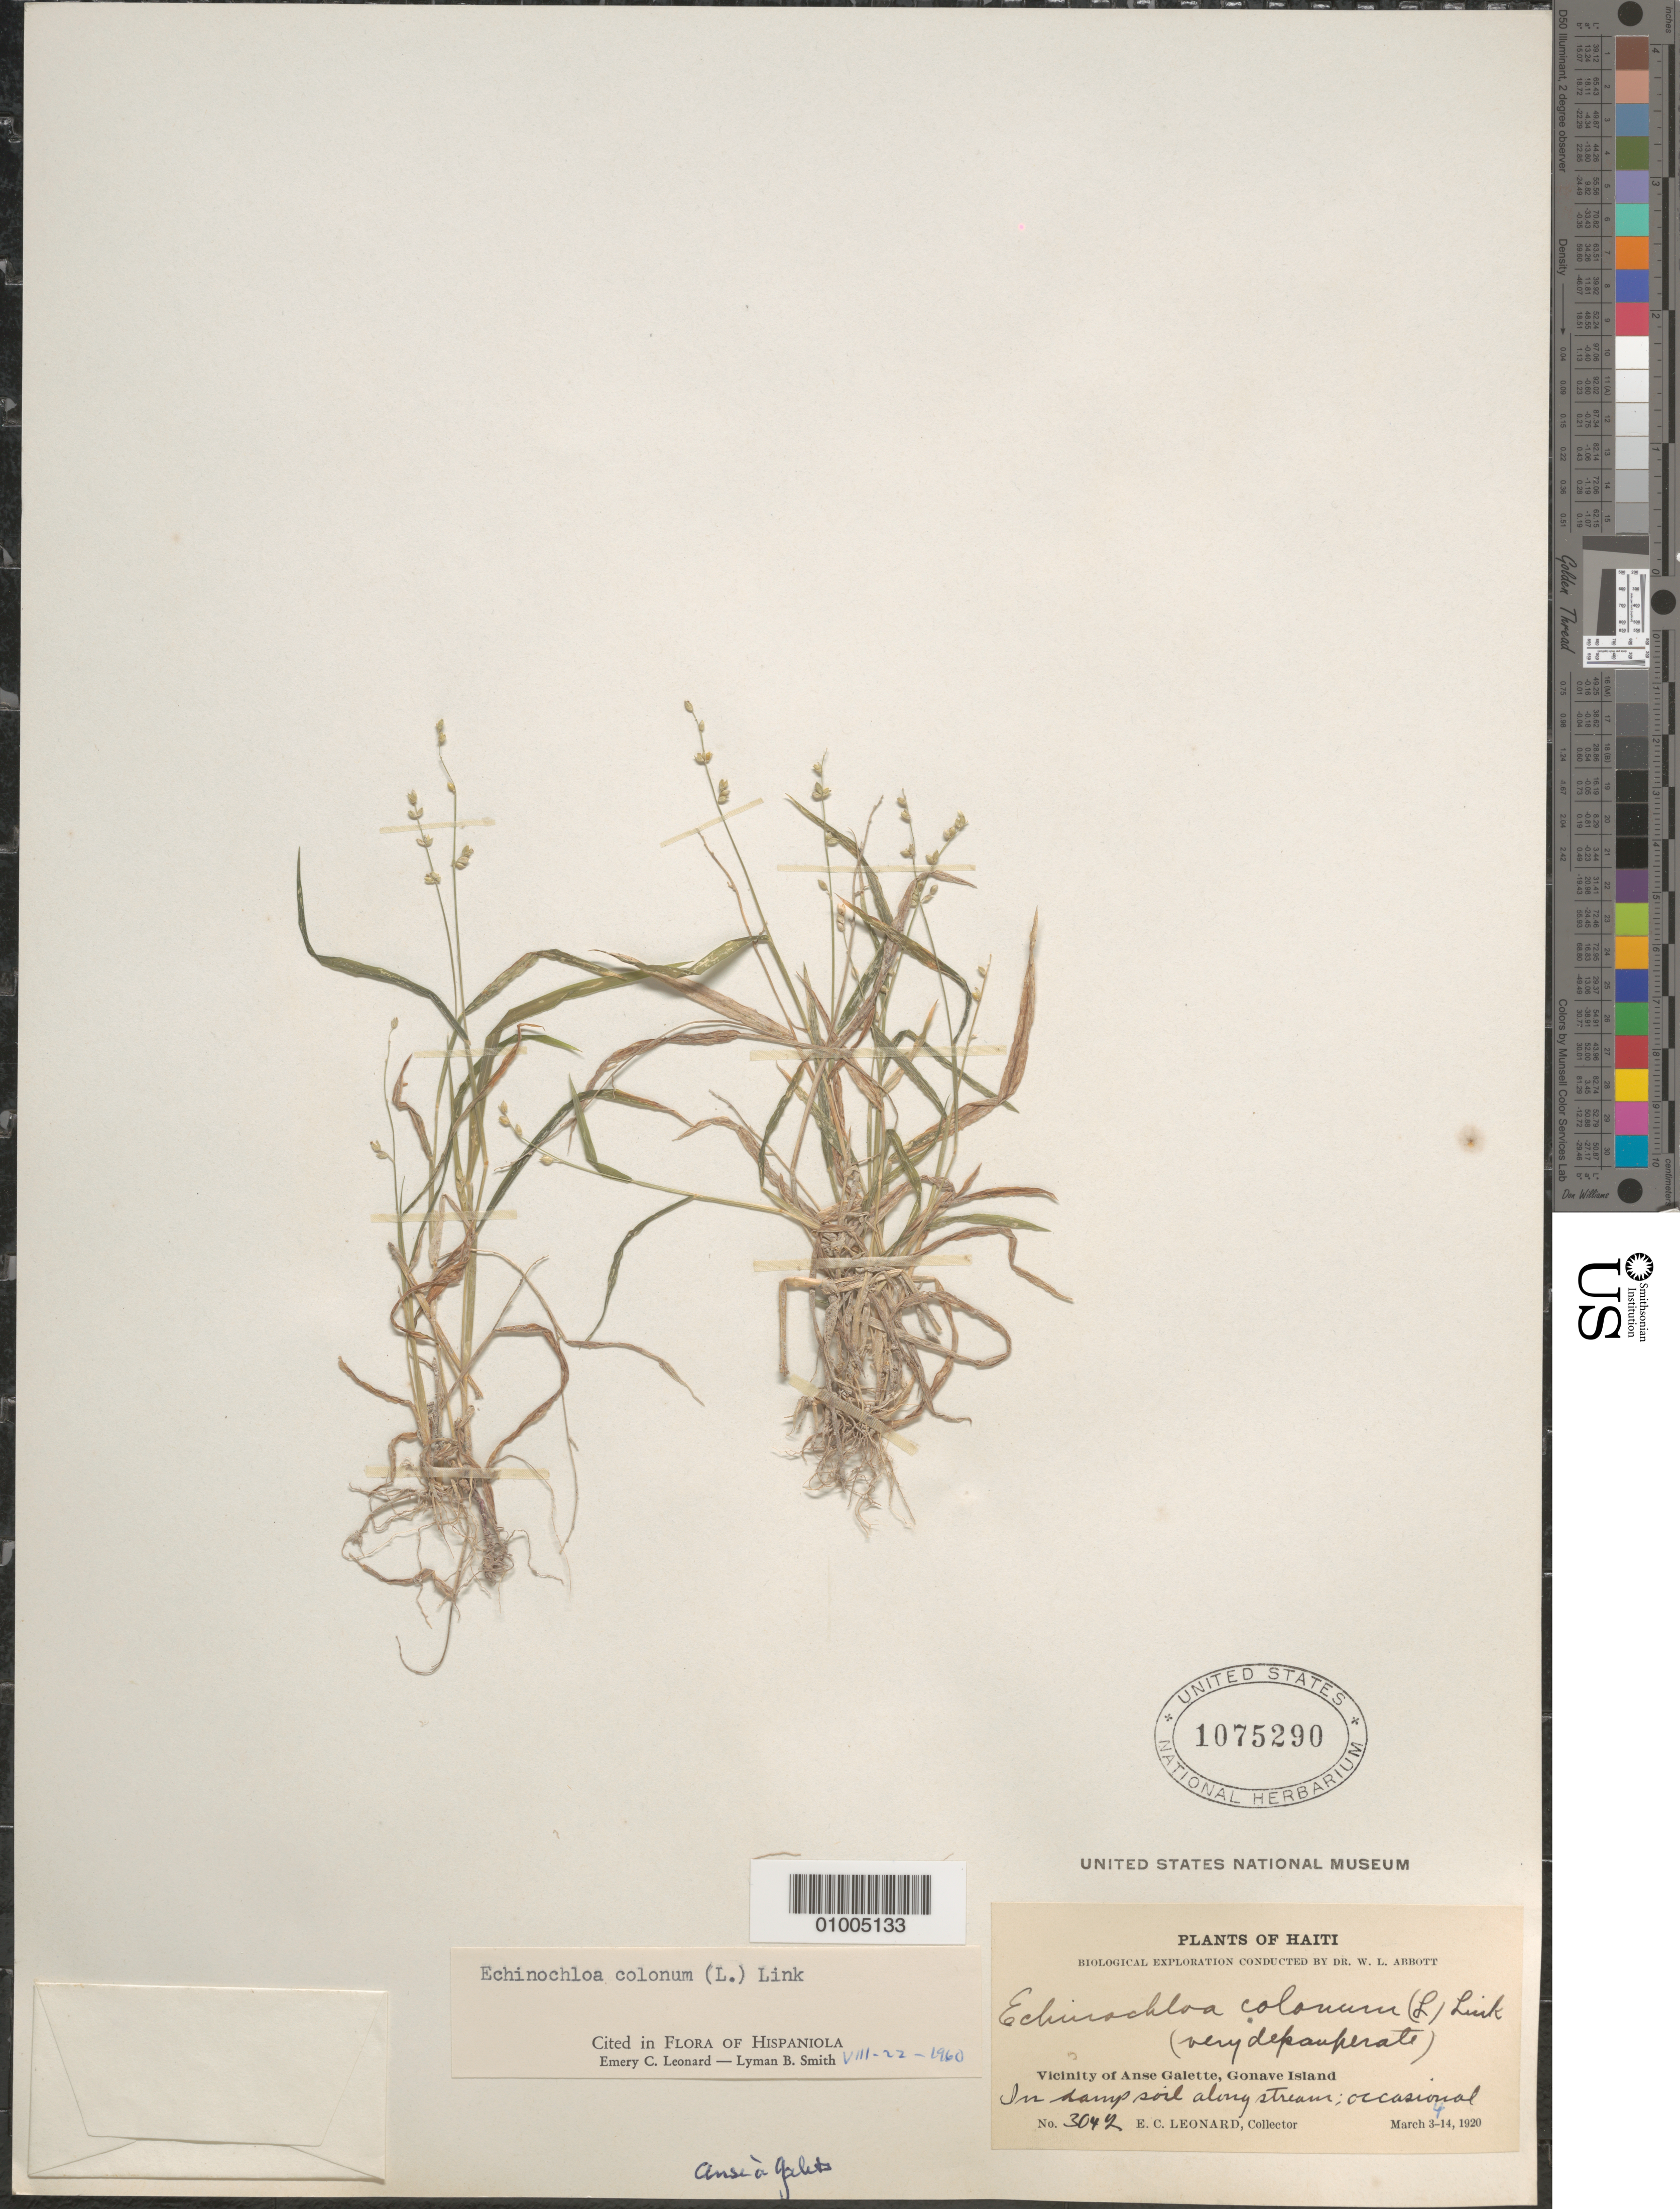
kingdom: Plantae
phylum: Tracheophyta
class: Liliopsida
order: Poales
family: Poaceae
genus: Echinochloa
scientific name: Echinochloa colona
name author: (L.) Link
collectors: E. C. Leonard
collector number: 3042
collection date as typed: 03 Mar 1920 to 14 Mar 1920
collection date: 1920-03-03/1920-03-14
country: Haiti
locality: Anse Galentee, Gonave Island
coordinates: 0 N, 0 E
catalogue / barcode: US 1075290